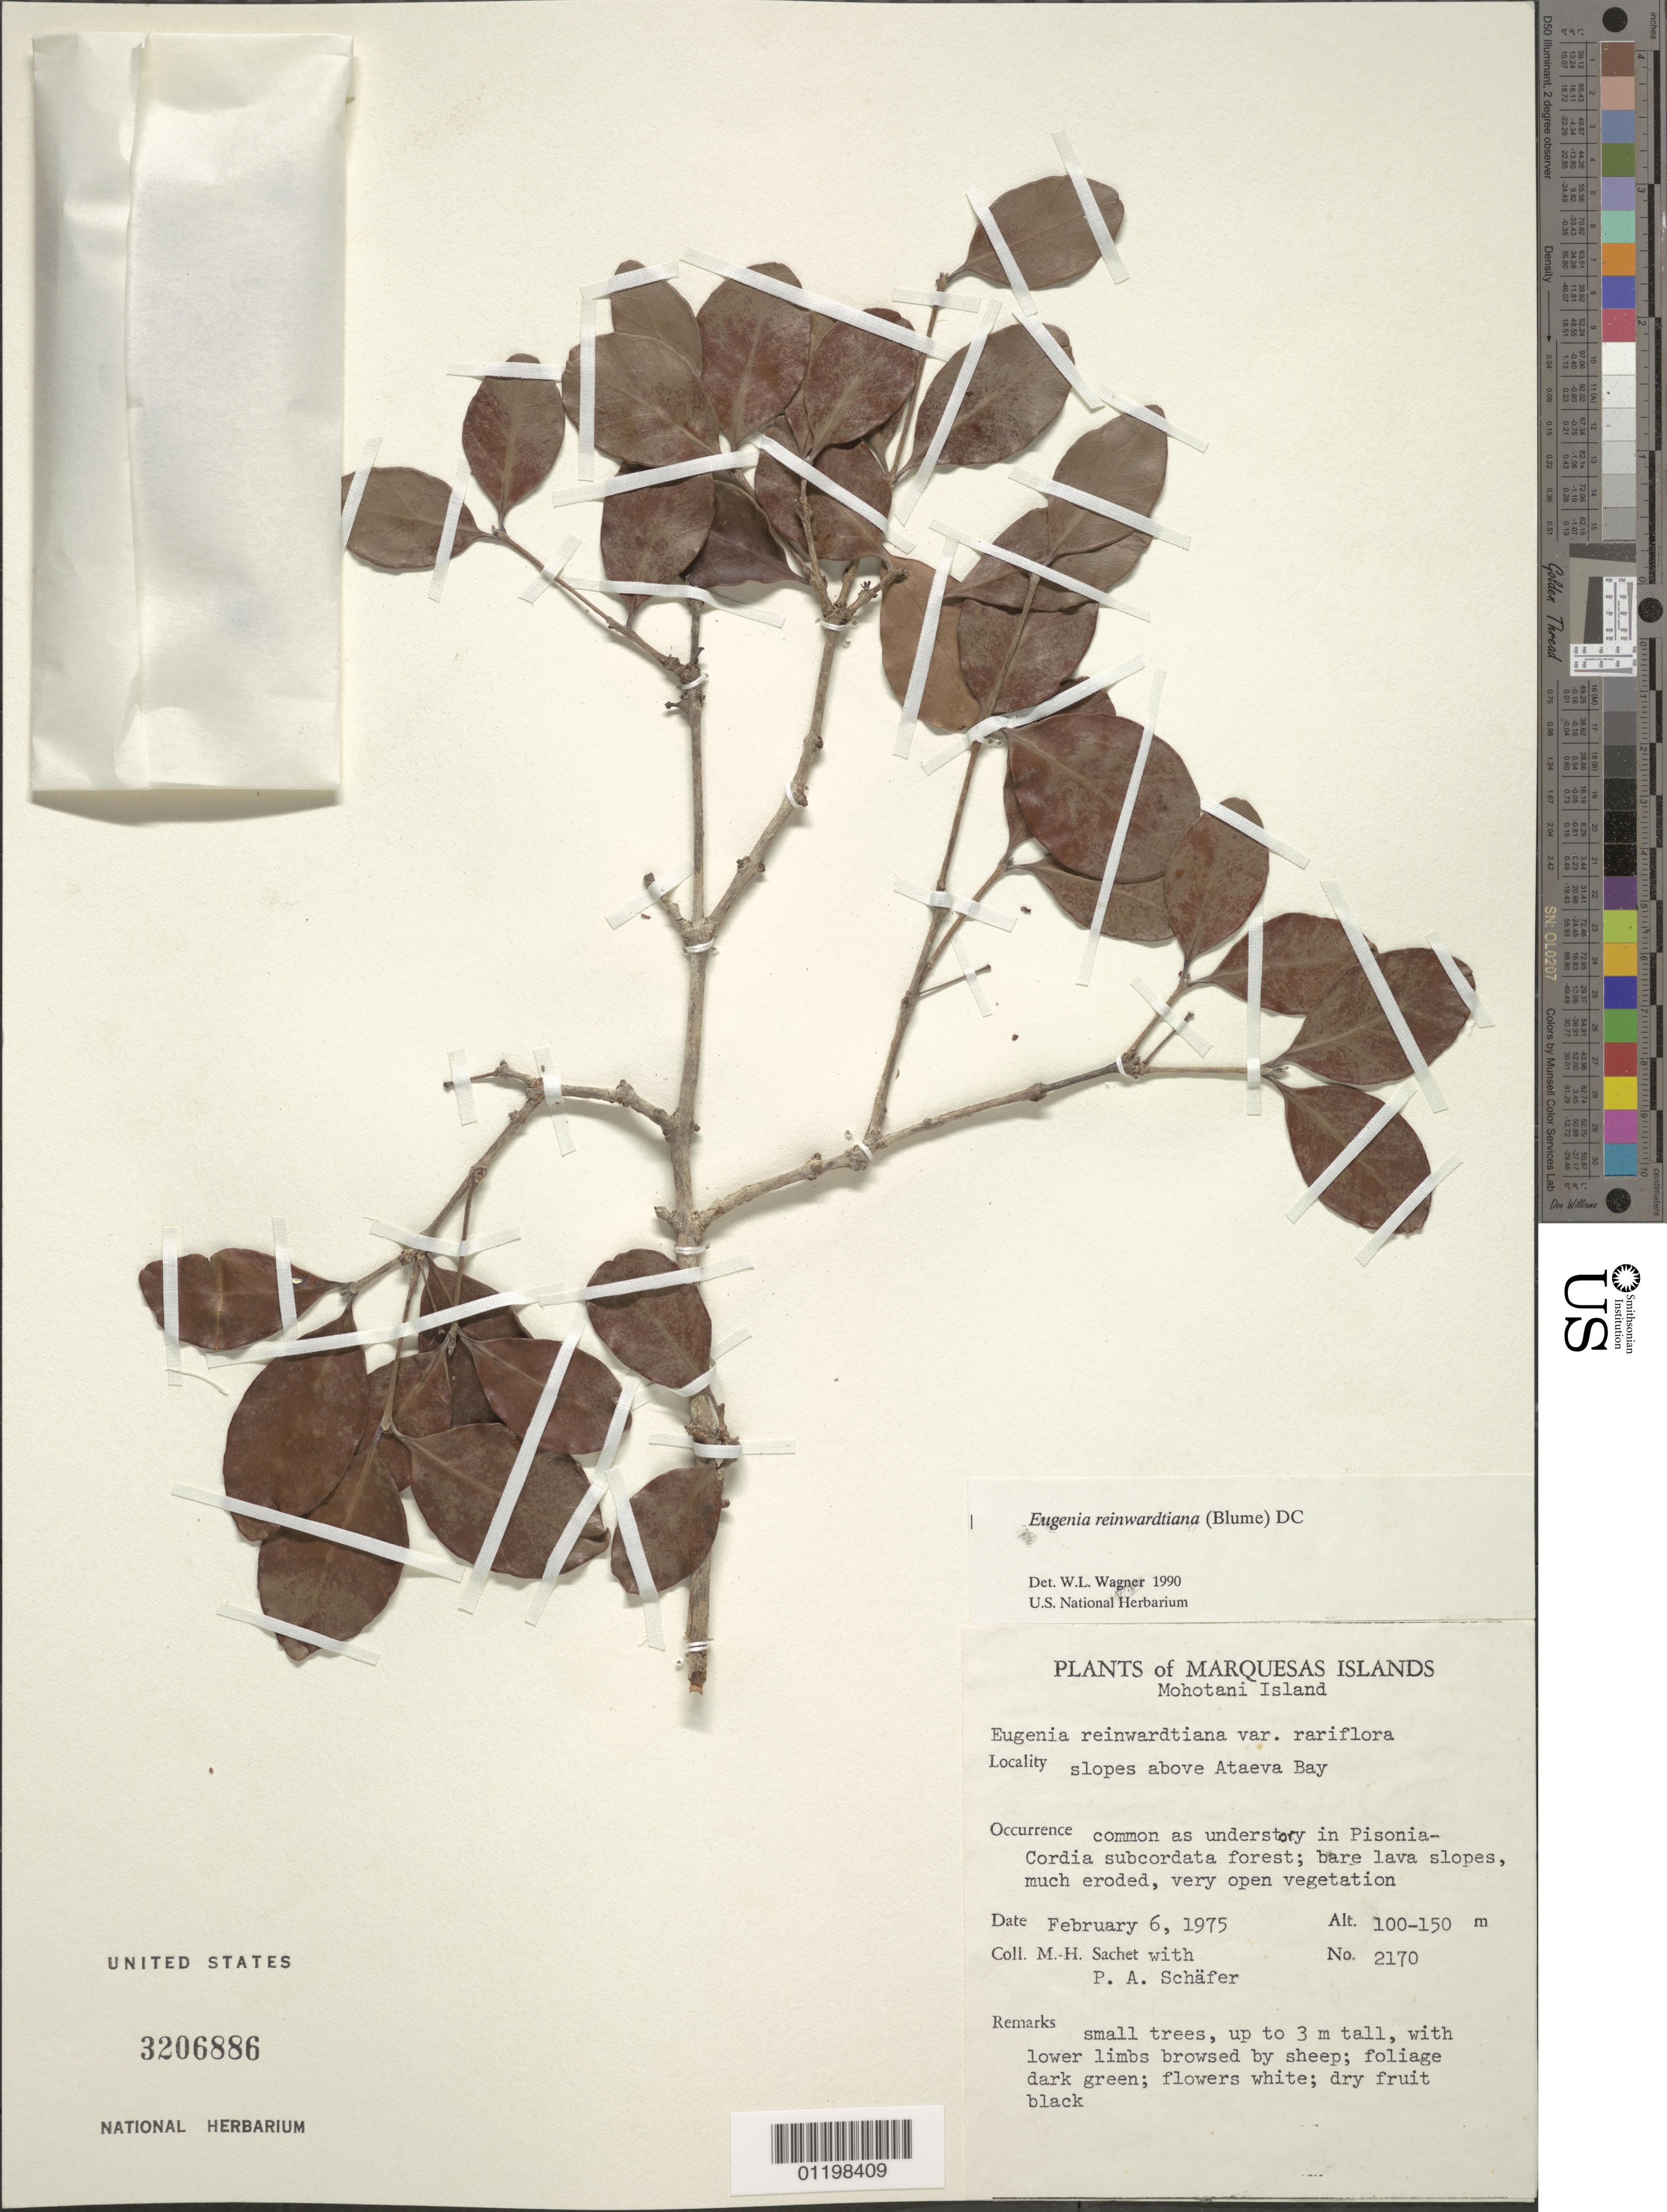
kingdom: Plantae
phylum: Tracheophyta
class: Magnoliopsida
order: Myrtales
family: Myrtaceae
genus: Eugenia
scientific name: Eugenia reinwardtiana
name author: (Blume) DC.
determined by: Wagner, W. L., (BOT), Smithsonian Institution - National Museum of Natural History (UNITED STATES)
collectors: M.-H. Sachet & P. A. Schäfer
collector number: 2170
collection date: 1975-02-06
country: French Polynesia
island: Mohotani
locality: slopes above Ataeva Bay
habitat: Common as understory in Pisonia-Cordia subcordata forest; bare lava slopes, much eroded, very open vegetation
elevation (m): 100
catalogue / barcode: US 3206886